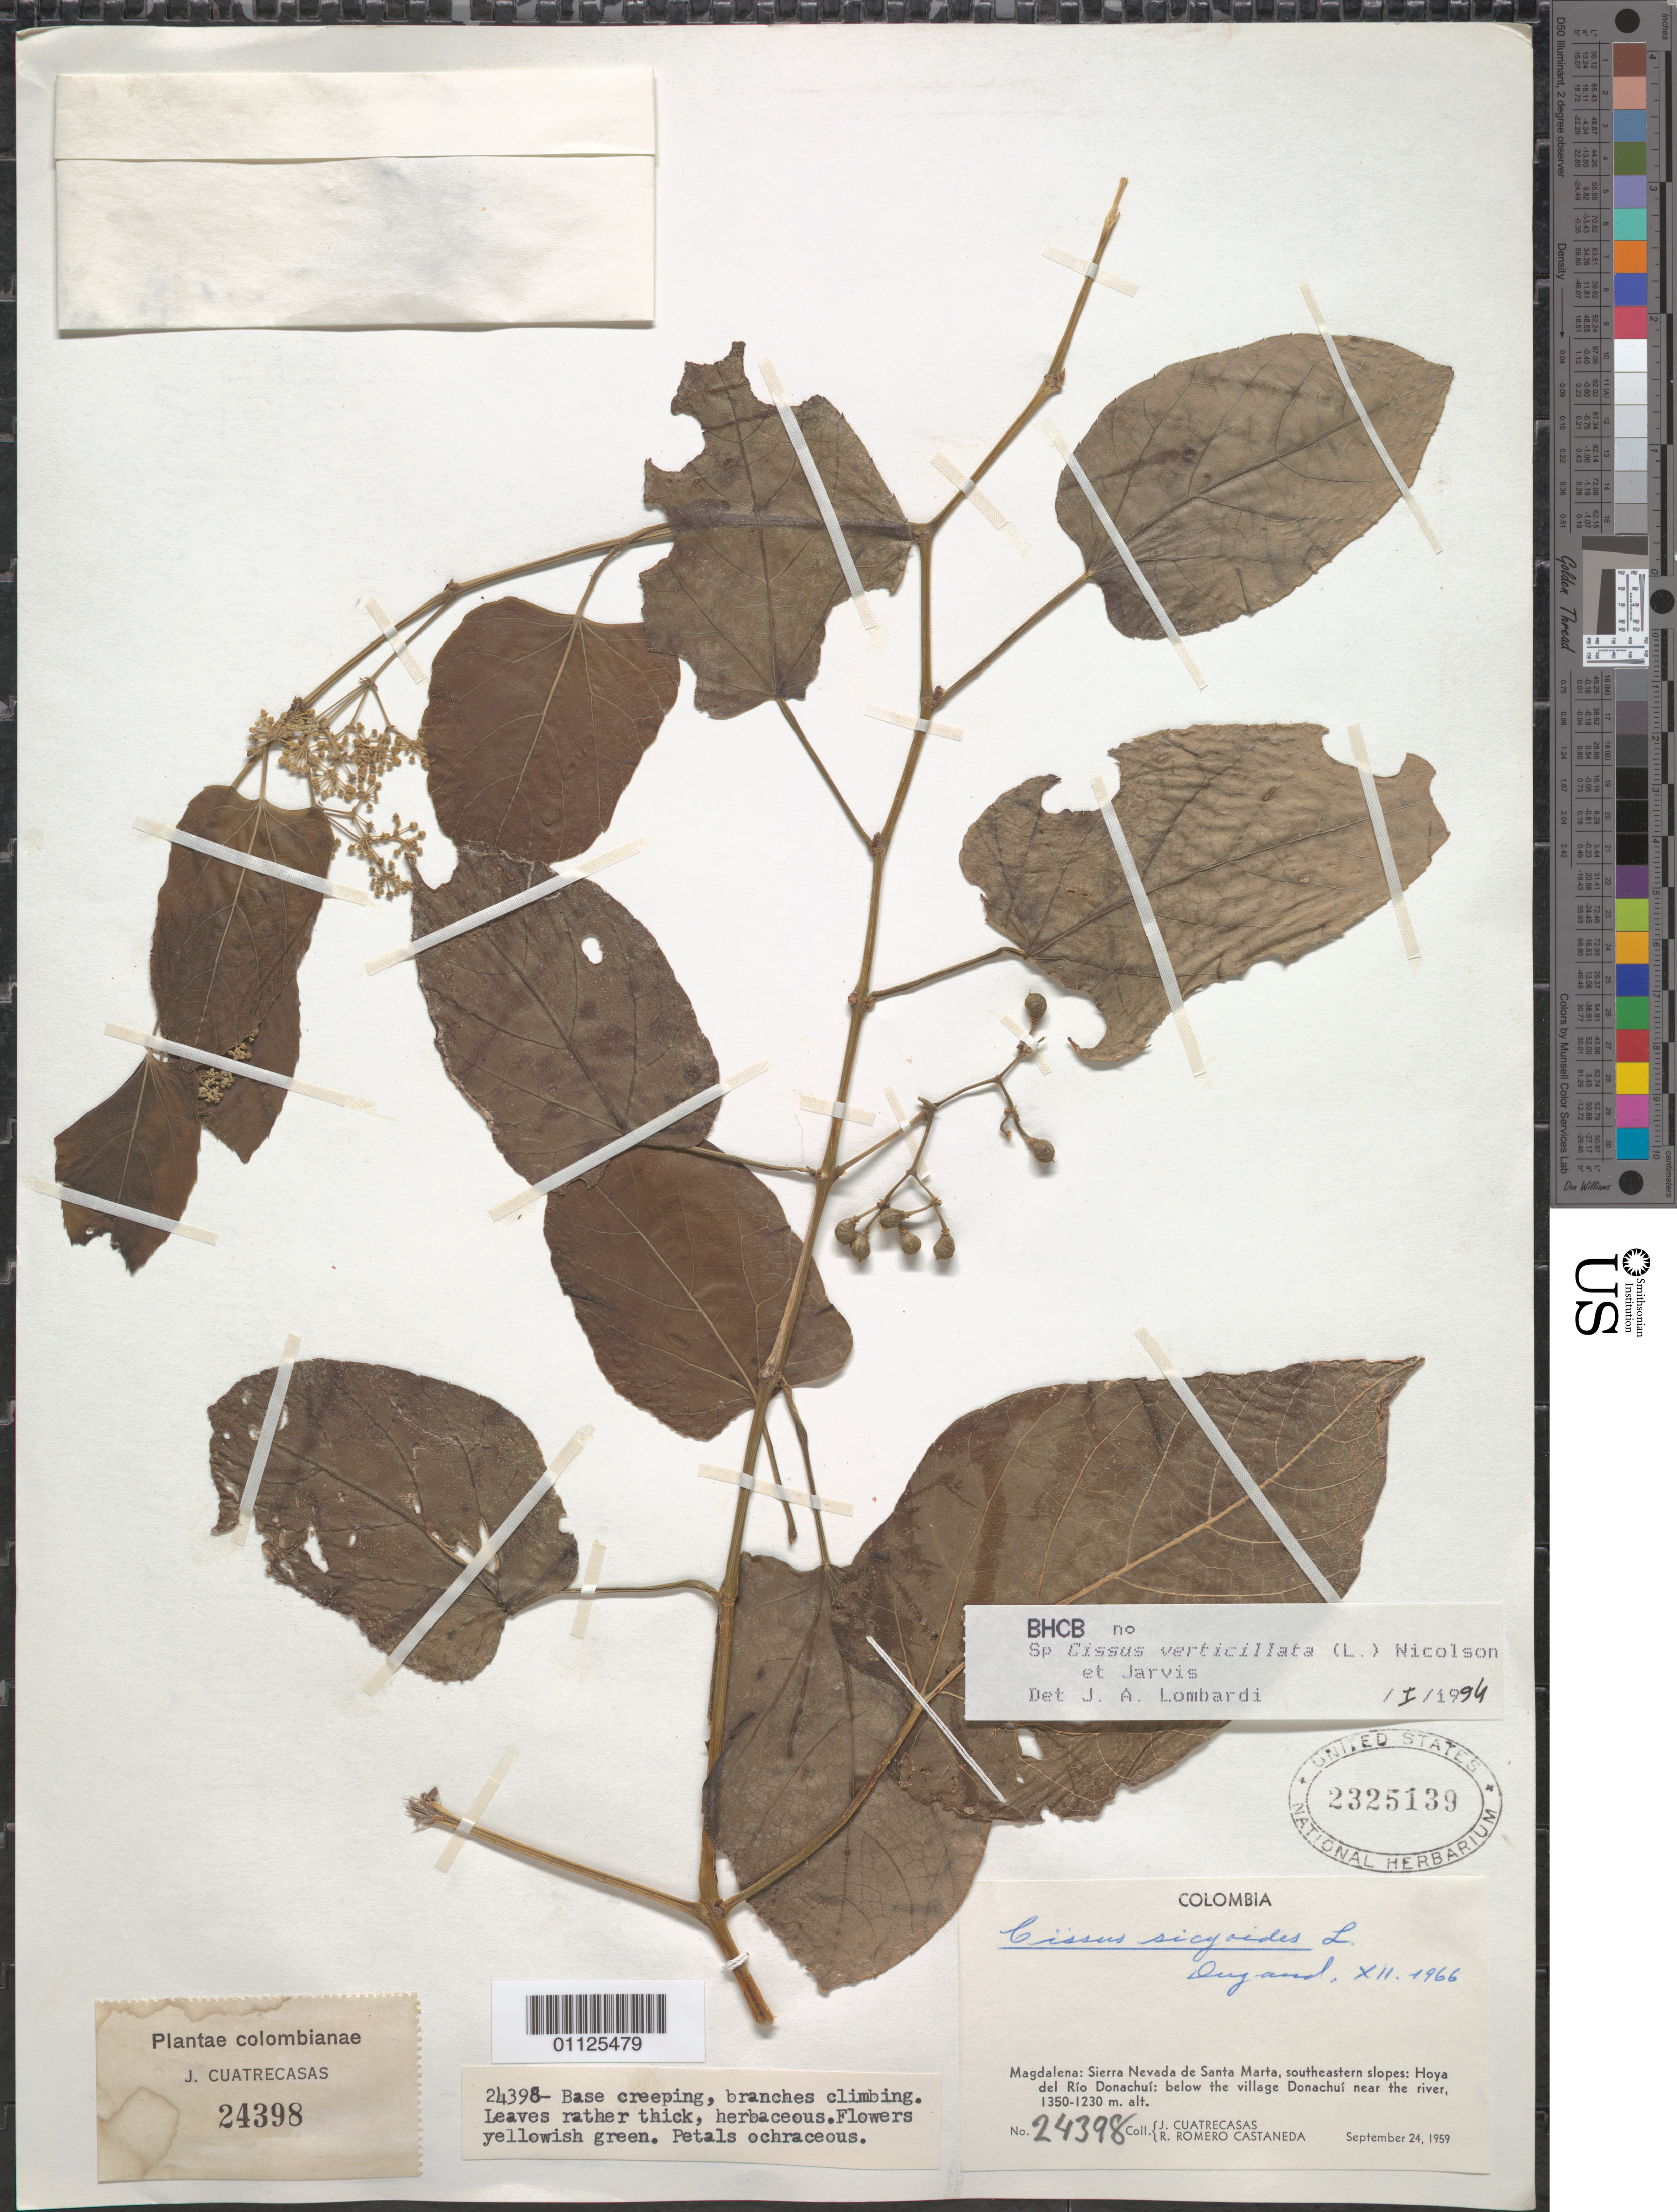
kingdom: Plantae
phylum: Tracheophyta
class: Magnoliopsida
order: Vitales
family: Vitaceae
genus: Cissus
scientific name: Cissus verticillata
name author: (L.) Nicolson & C.E. Jarvis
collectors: J. Cuatrecasas & R. Romero Castañeda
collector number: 24398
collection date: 1959-09-24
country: Colombia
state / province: Magdalena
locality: Sierra Nevada de Santa Marta, southeastern slopes; Hoya del Rio Donachui; below the village Donachui.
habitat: Base creeping, branches climbing. Near the river.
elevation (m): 1230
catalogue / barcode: US 2325139